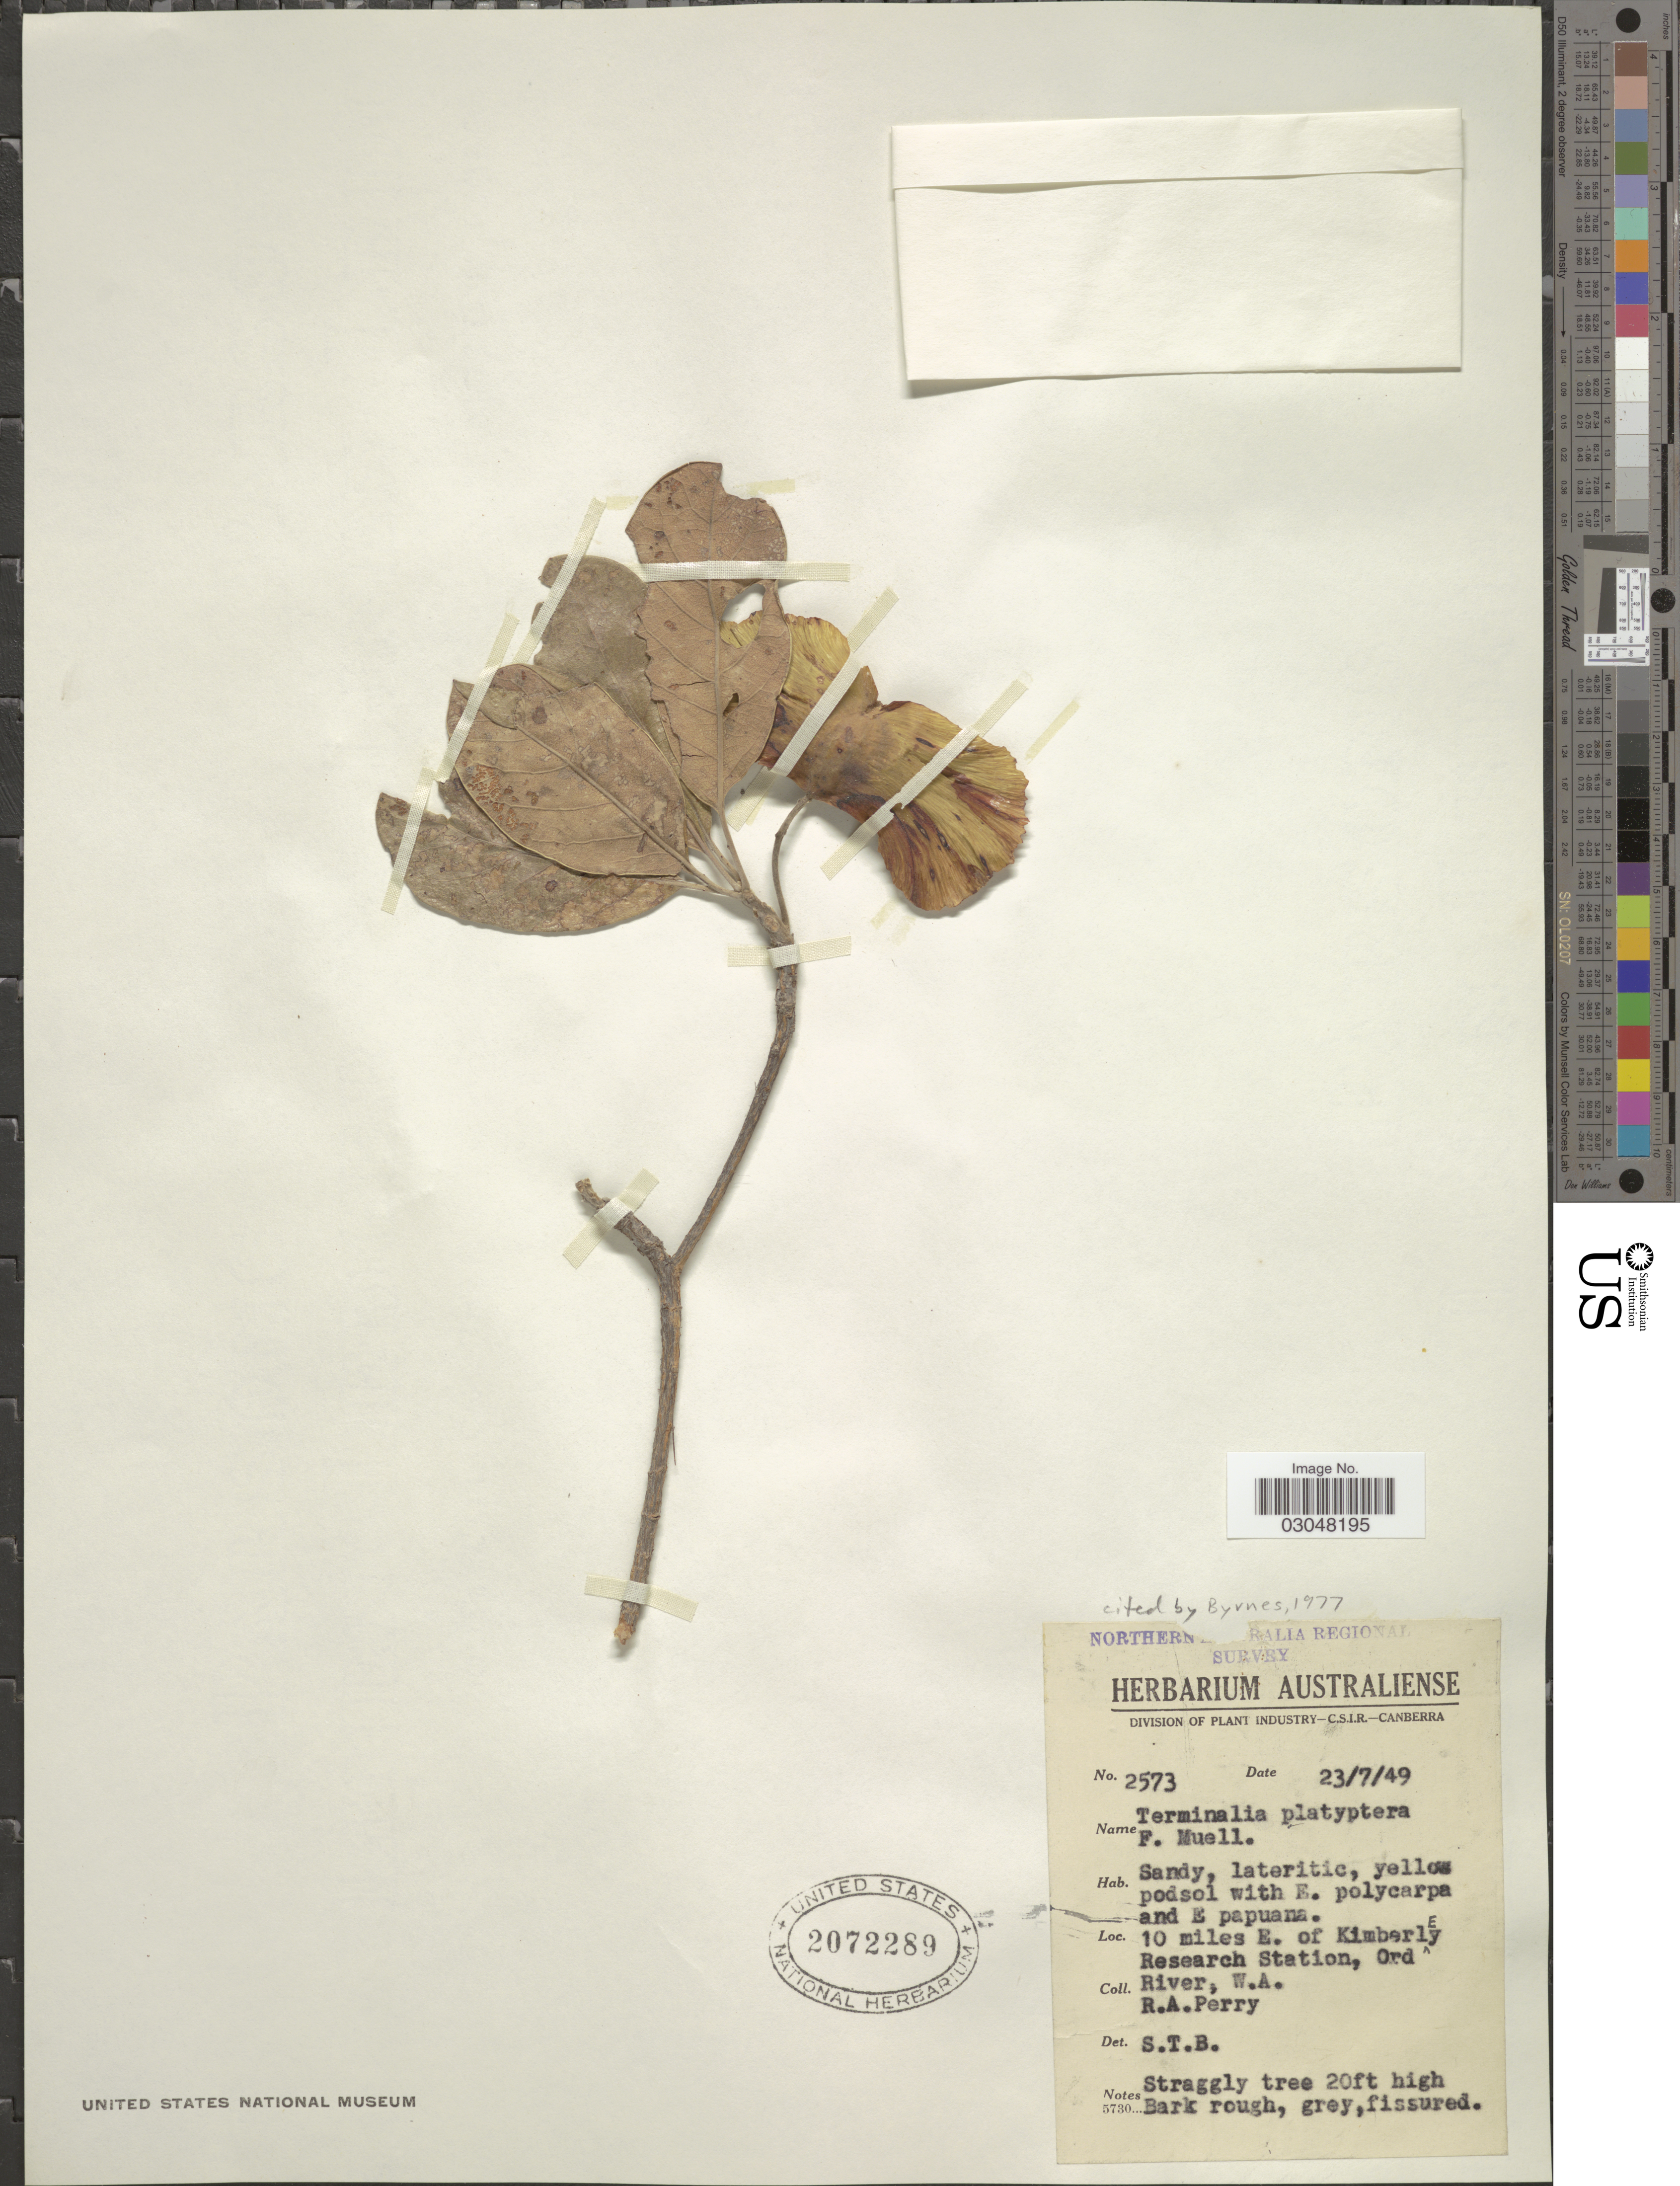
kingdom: Plantae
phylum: Tracheophyta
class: Magnoliopsida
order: Myrtales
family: Combretaceae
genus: Terminalia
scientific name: Terminalia platyptera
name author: F. Muell.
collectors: Perry, R. A.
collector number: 2573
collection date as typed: Transcribed d/m/y: 23/7/49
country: Australia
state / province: Western Australia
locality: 10 miles E. of Kimberley Research Station, Ord River, W.A.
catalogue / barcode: US 2072289